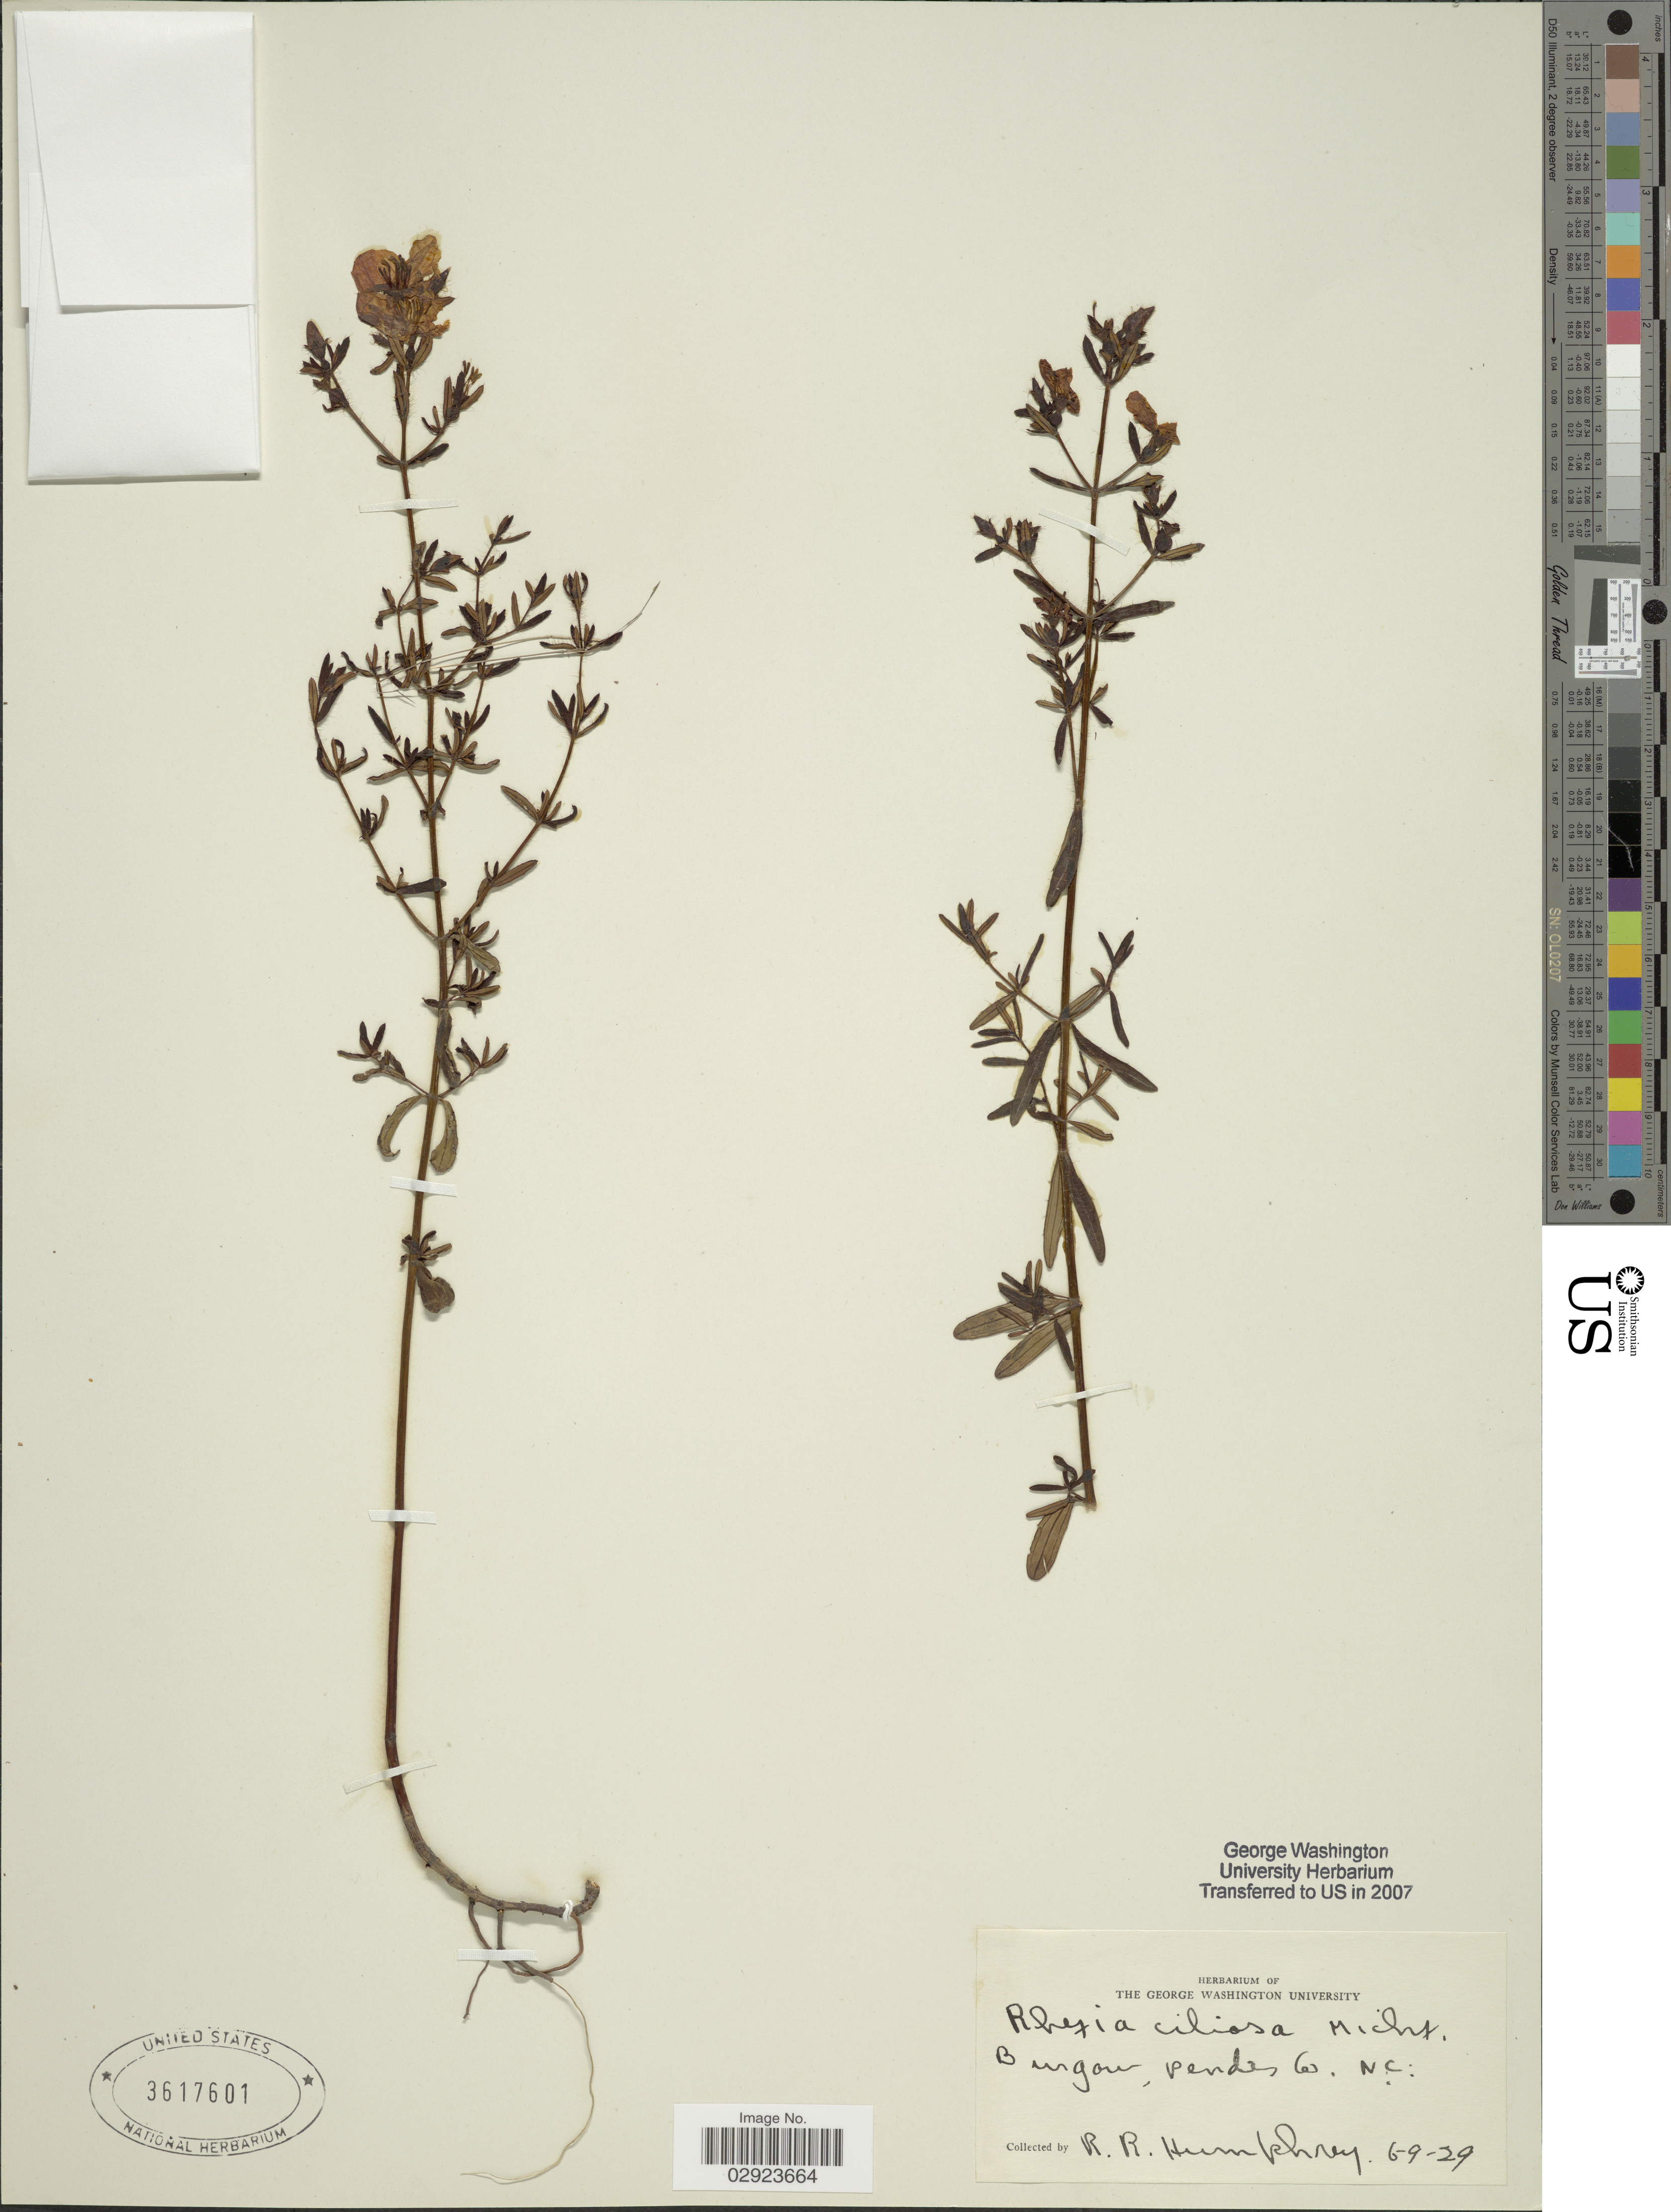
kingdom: Plantae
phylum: Tracheophyta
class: Magnoliopsida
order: Myrtales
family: Melastomataceae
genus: Rhexia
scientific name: Rhexia petiolata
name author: Walter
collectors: R. Humphrey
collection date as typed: Transcribed d/m/y: 9/6/29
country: United States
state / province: North Carolina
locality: Burgaw, Pender Co., N.C.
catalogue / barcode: US 3617601